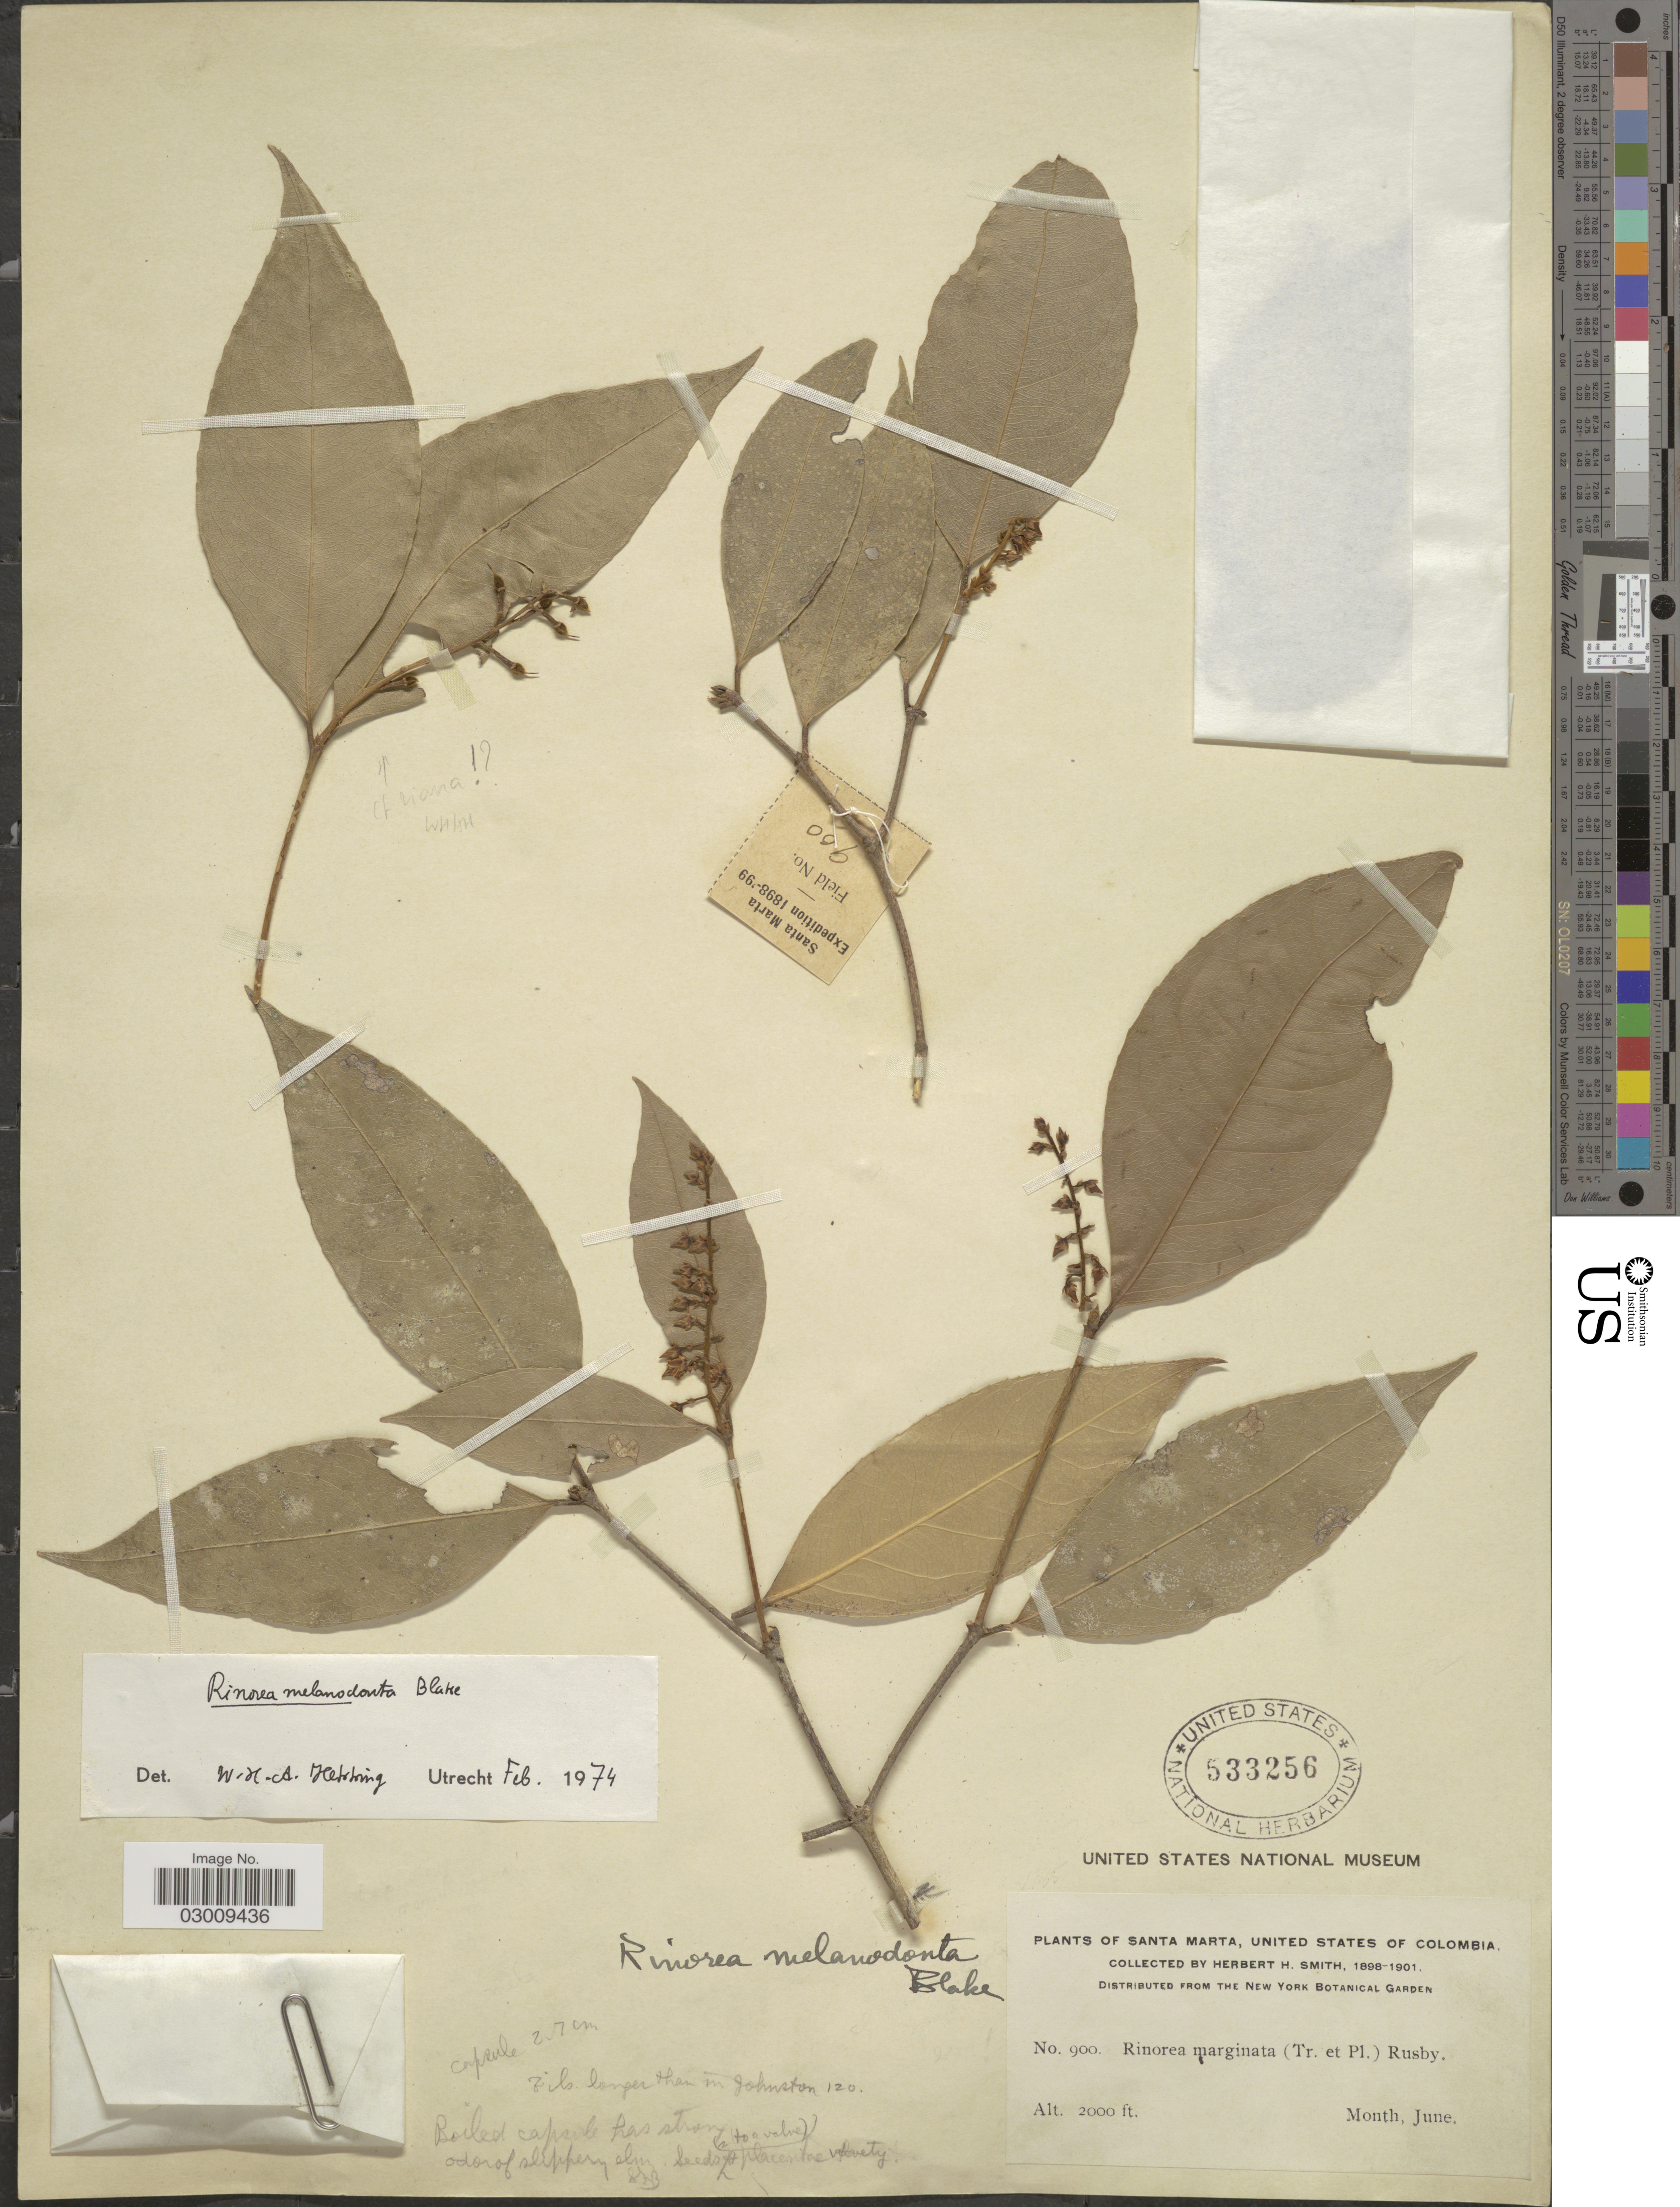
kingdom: Plantae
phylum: Tracheophyta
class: Magnoliopsida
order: Malpighiales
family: Violaceae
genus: Rinorea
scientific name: Rinorea melanodonta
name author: S.F. Blake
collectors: Herbert H. Smith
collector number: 900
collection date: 1898-06/1901-06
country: Colombia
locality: Santa Marta.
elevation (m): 610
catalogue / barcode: US 533256